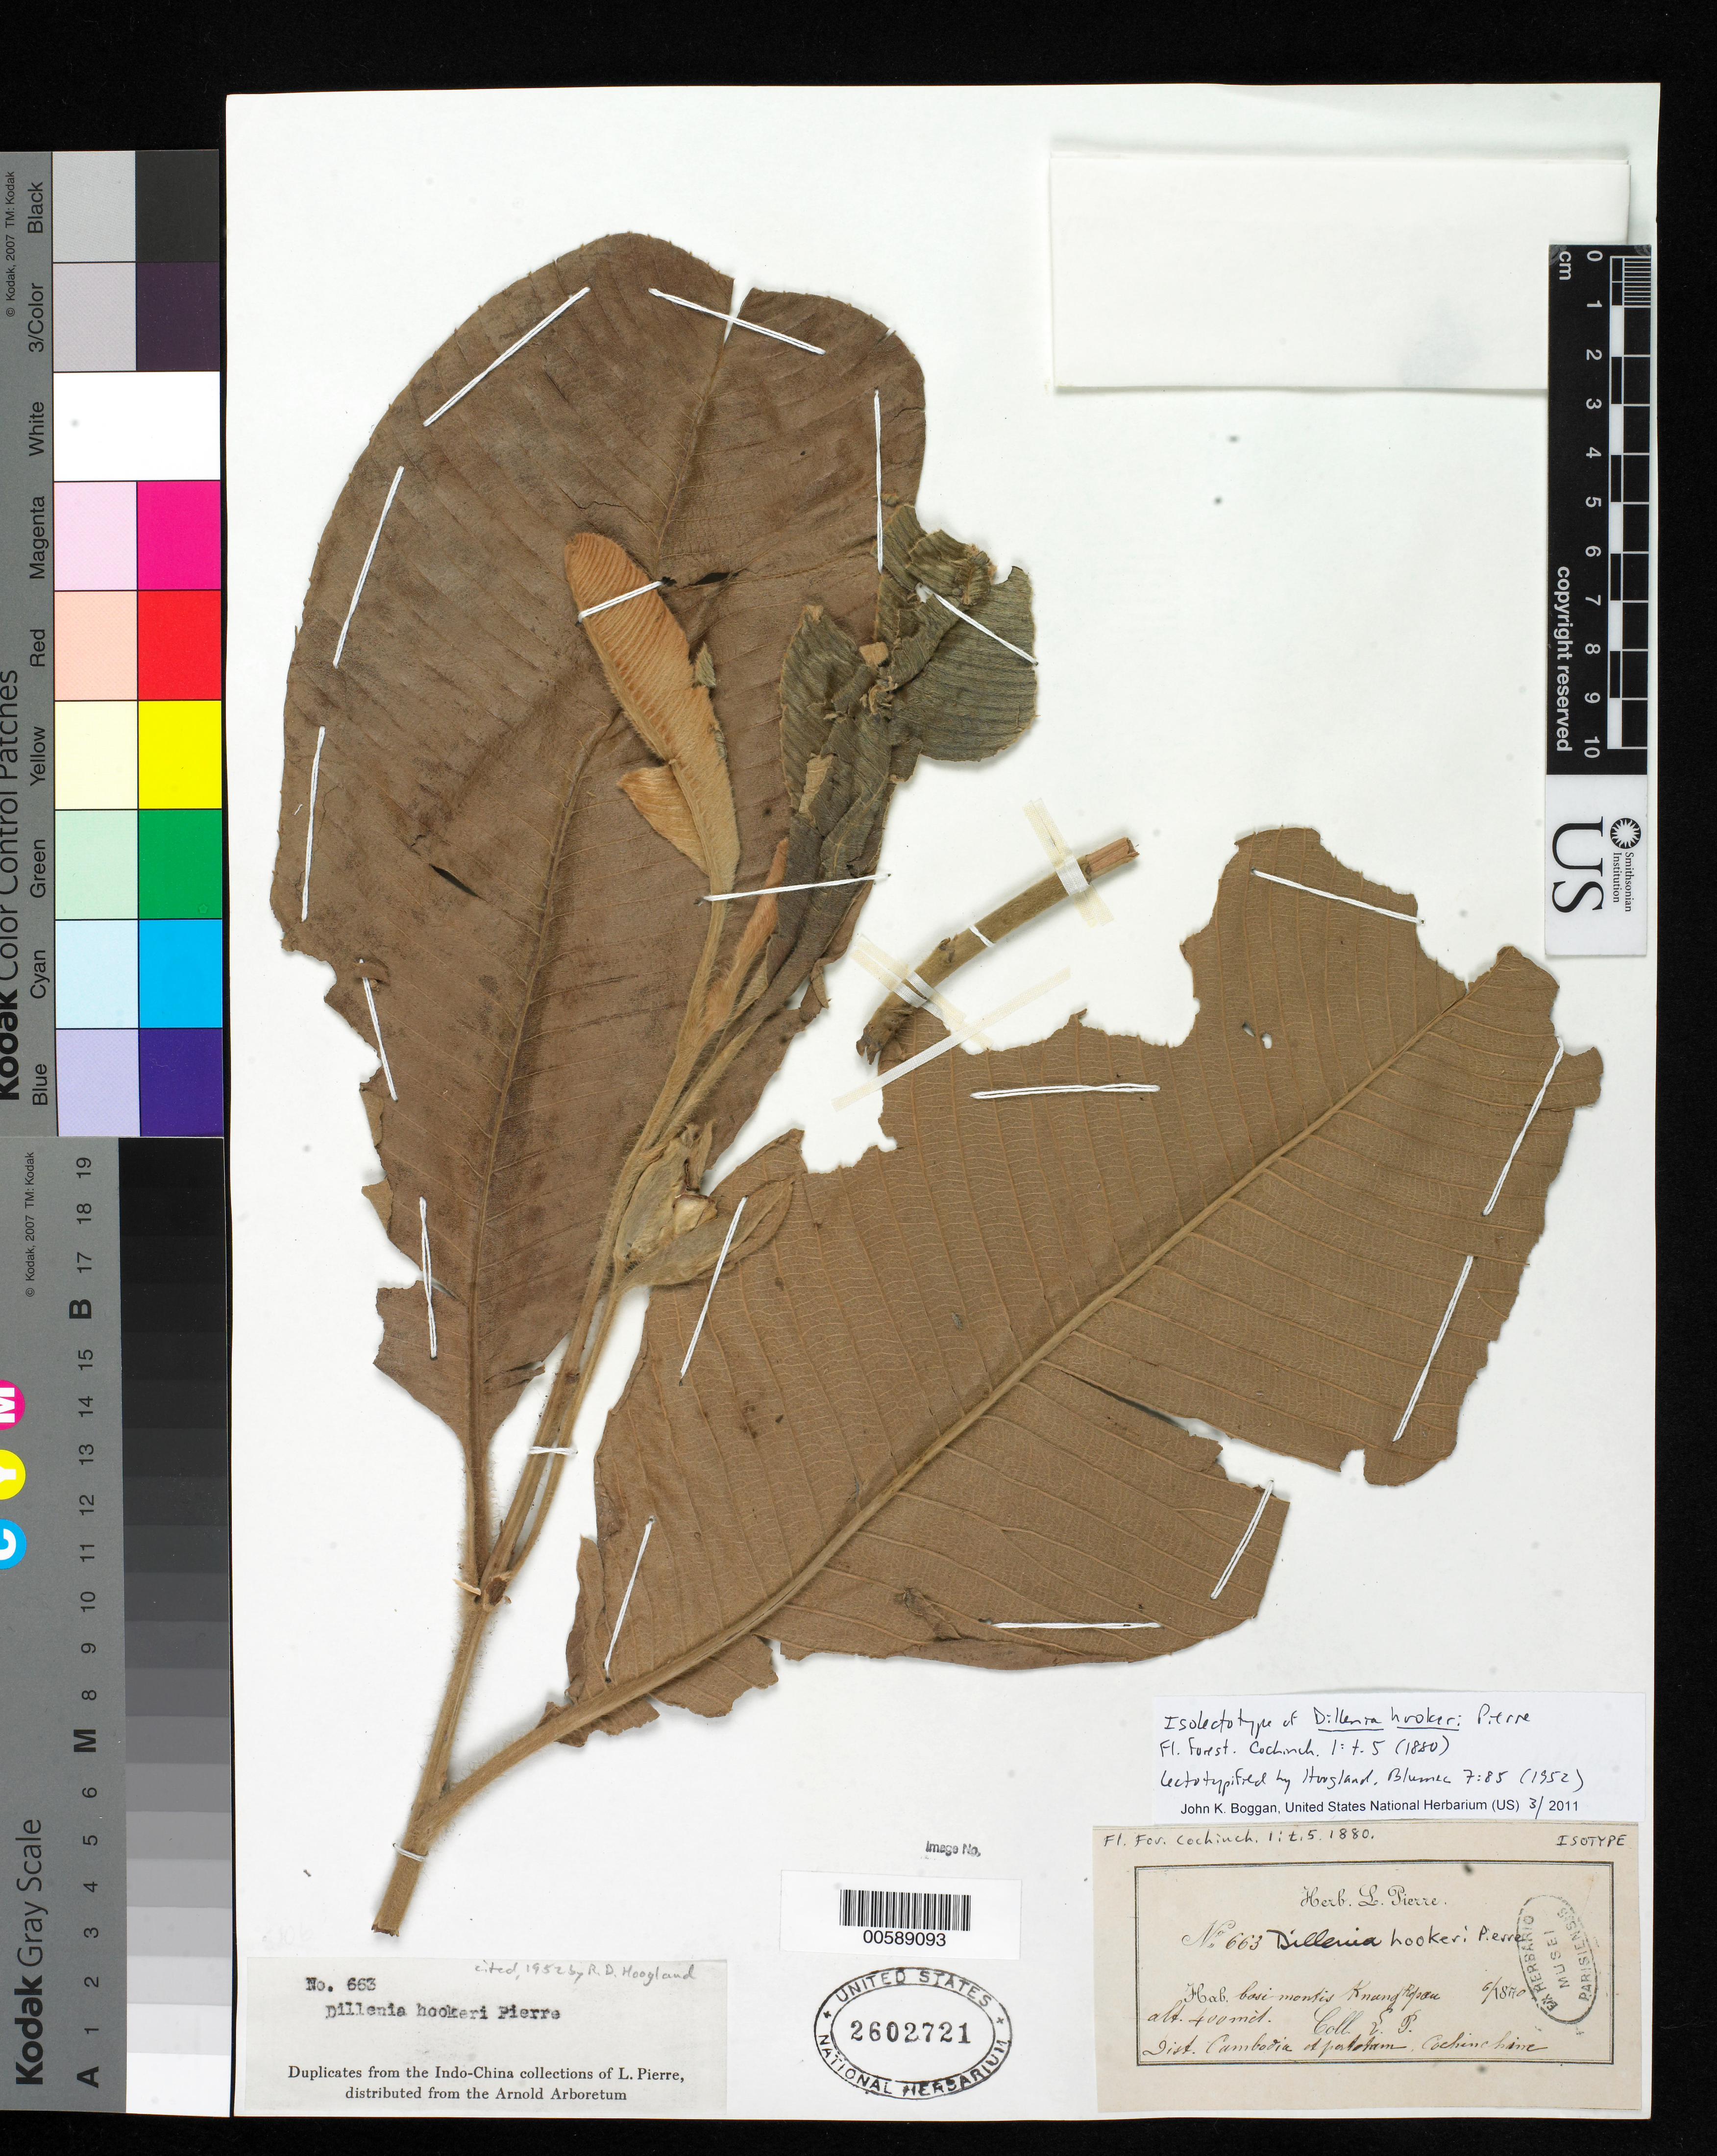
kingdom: Plantae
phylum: Tracheophyta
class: Magnoliopsida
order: Dilleniales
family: Dilleniaceae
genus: Dillenia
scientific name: Dillenia hookeri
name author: Pierre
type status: Isosyntype; Isolectotype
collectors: J. Pierre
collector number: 663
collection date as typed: Jun 1870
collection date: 1870-06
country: Cambodia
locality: Dist. Cambodia [illegible], Cochinchine, basi montis Knang Repoen.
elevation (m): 400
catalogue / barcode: US 2602721